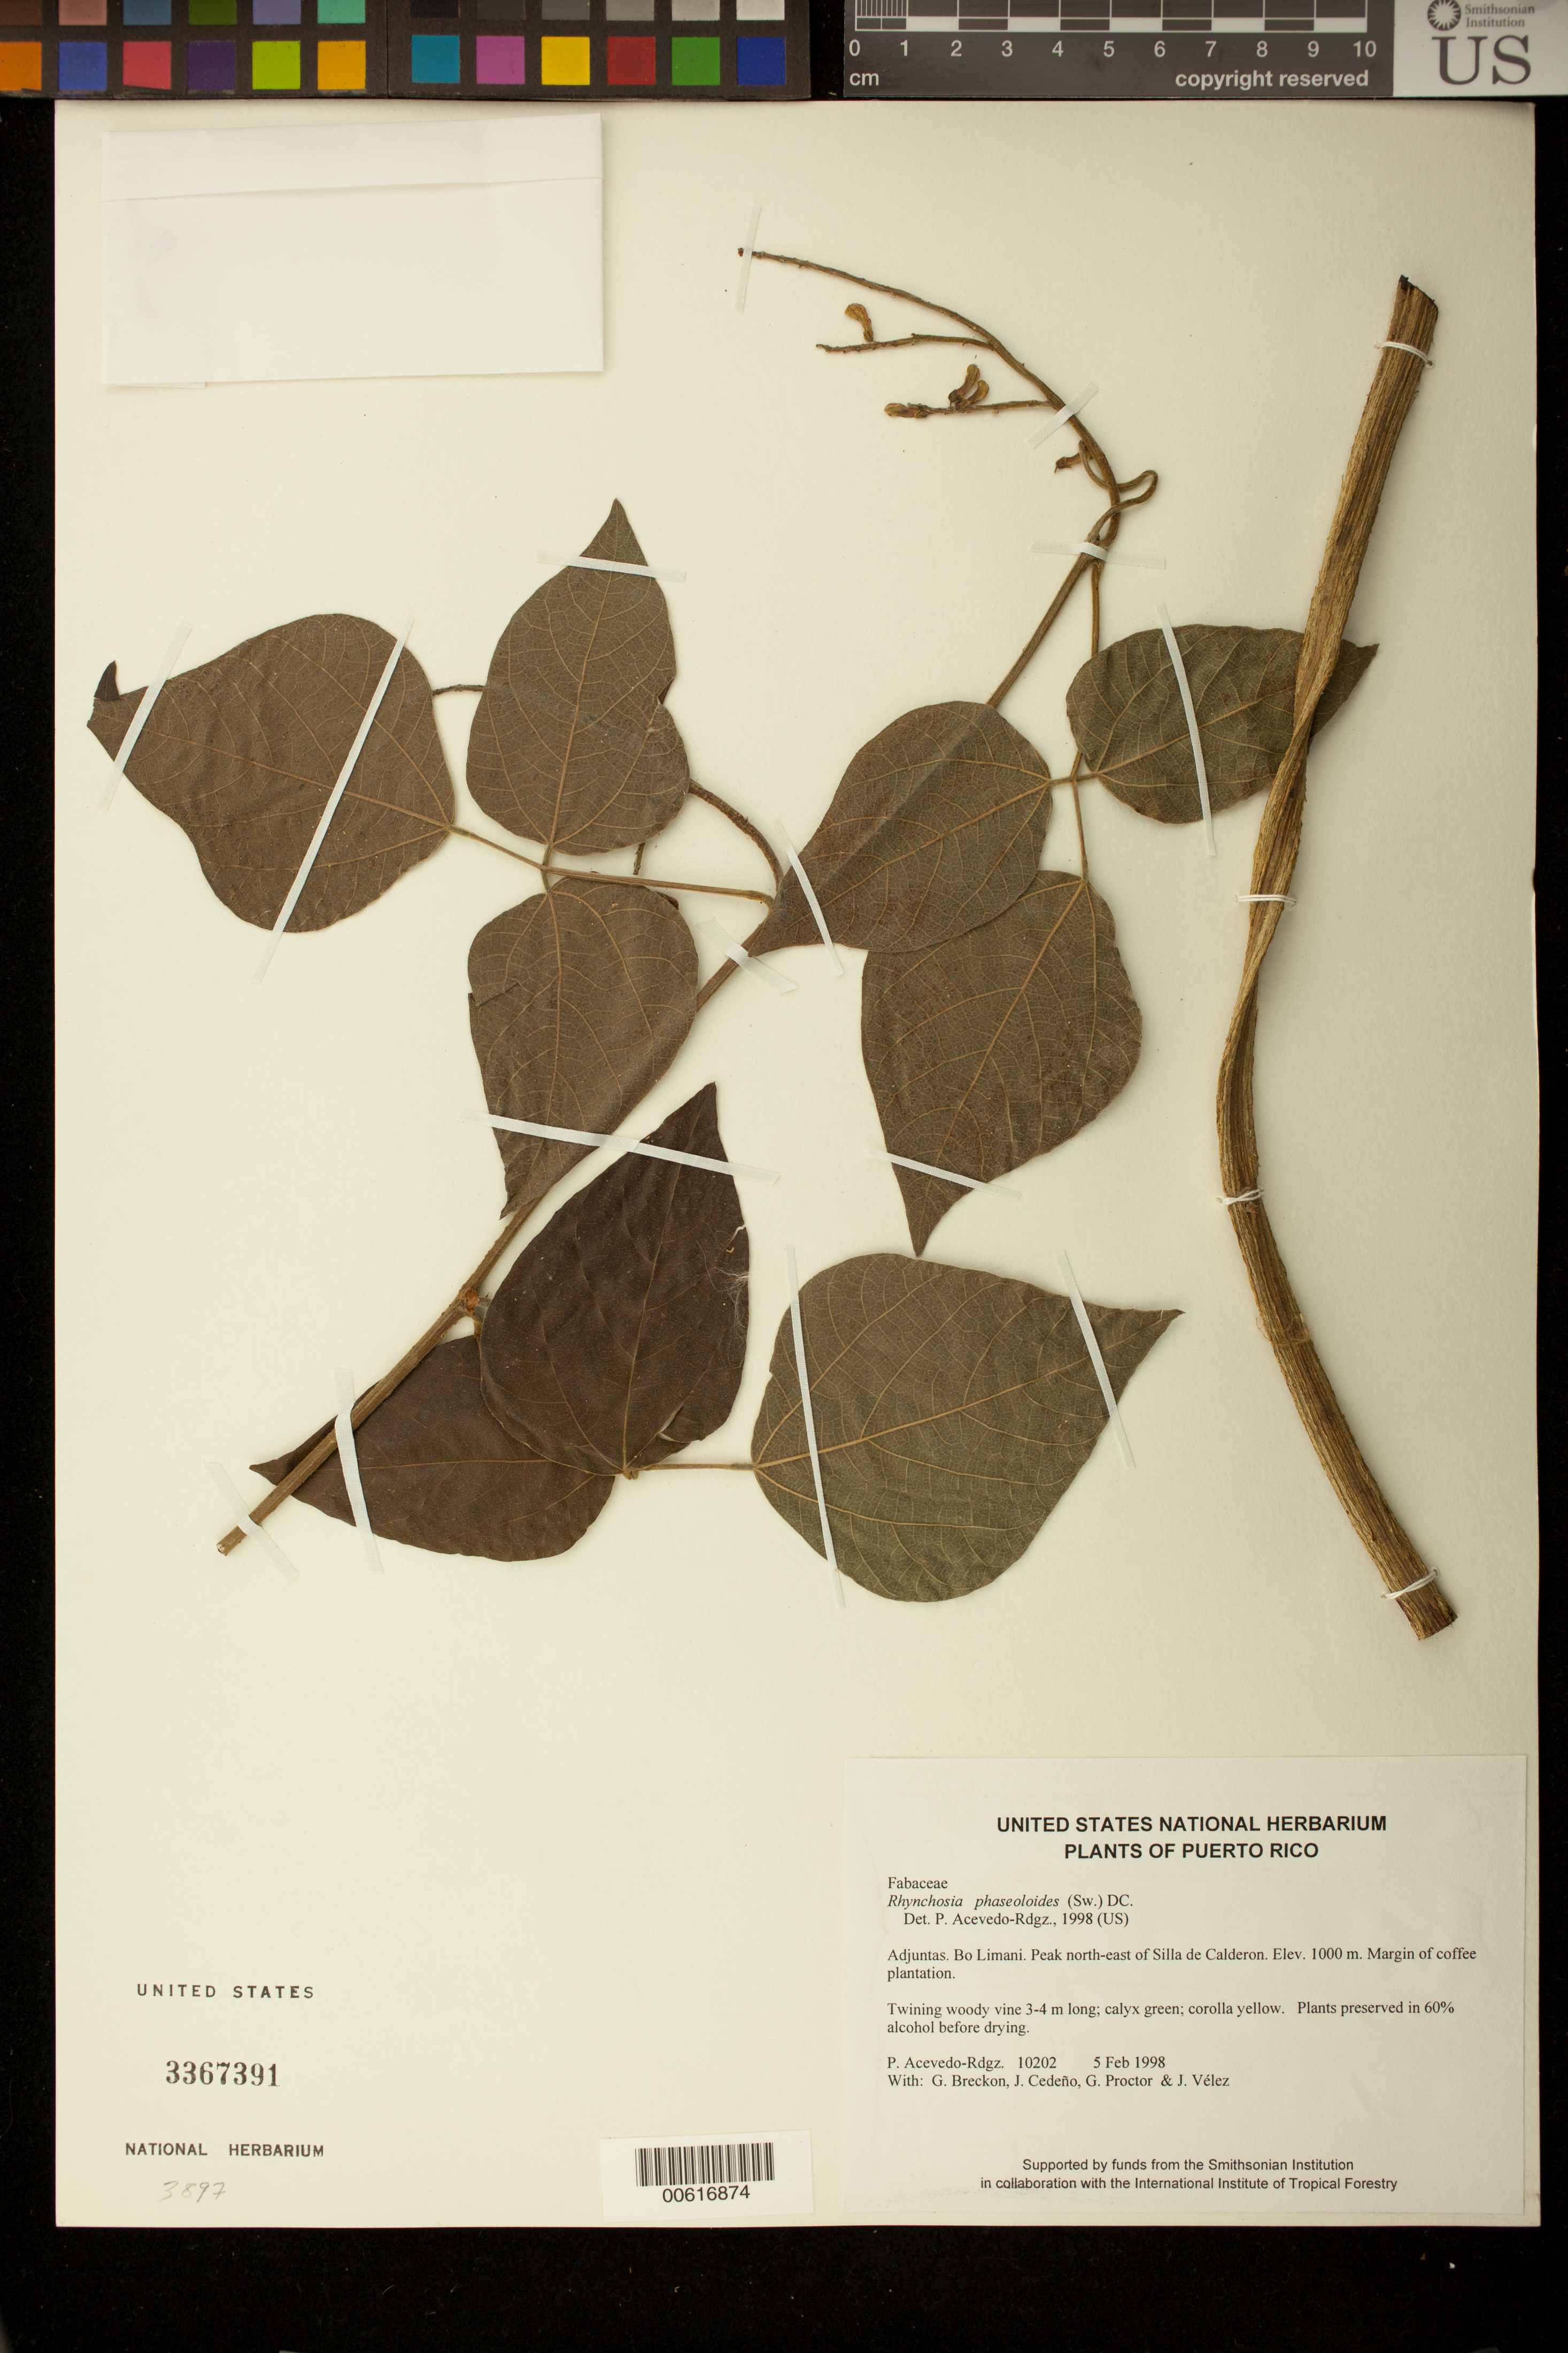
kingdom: Plantae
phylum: Tracheophyta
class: Magnoliopsida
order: Fabales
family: Fabaceae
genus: Rhynchosia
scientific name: Rhynchosia phaseoloides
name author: (Sw.) DC.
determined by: Acevedo-Rodríguez, P., (BOT), Smithsonian Institution - National Museum of Natural History (UNITED STATES)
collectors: P. Acevedo-Rodr., G. J. Breckon, J. A. Cedeño M., G. R. Proctor & J. Vélez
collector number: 10202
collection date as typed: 05 Feb 1998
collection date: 1998-02-05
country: Puerto Rico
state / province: Adjuntas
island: Puerto Rico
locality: Adjuntas; Bo. Limani; Peak north-east of Silla de Calderon.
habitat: Margin of coffee plantation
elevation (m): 1000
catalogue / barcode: US 3367391